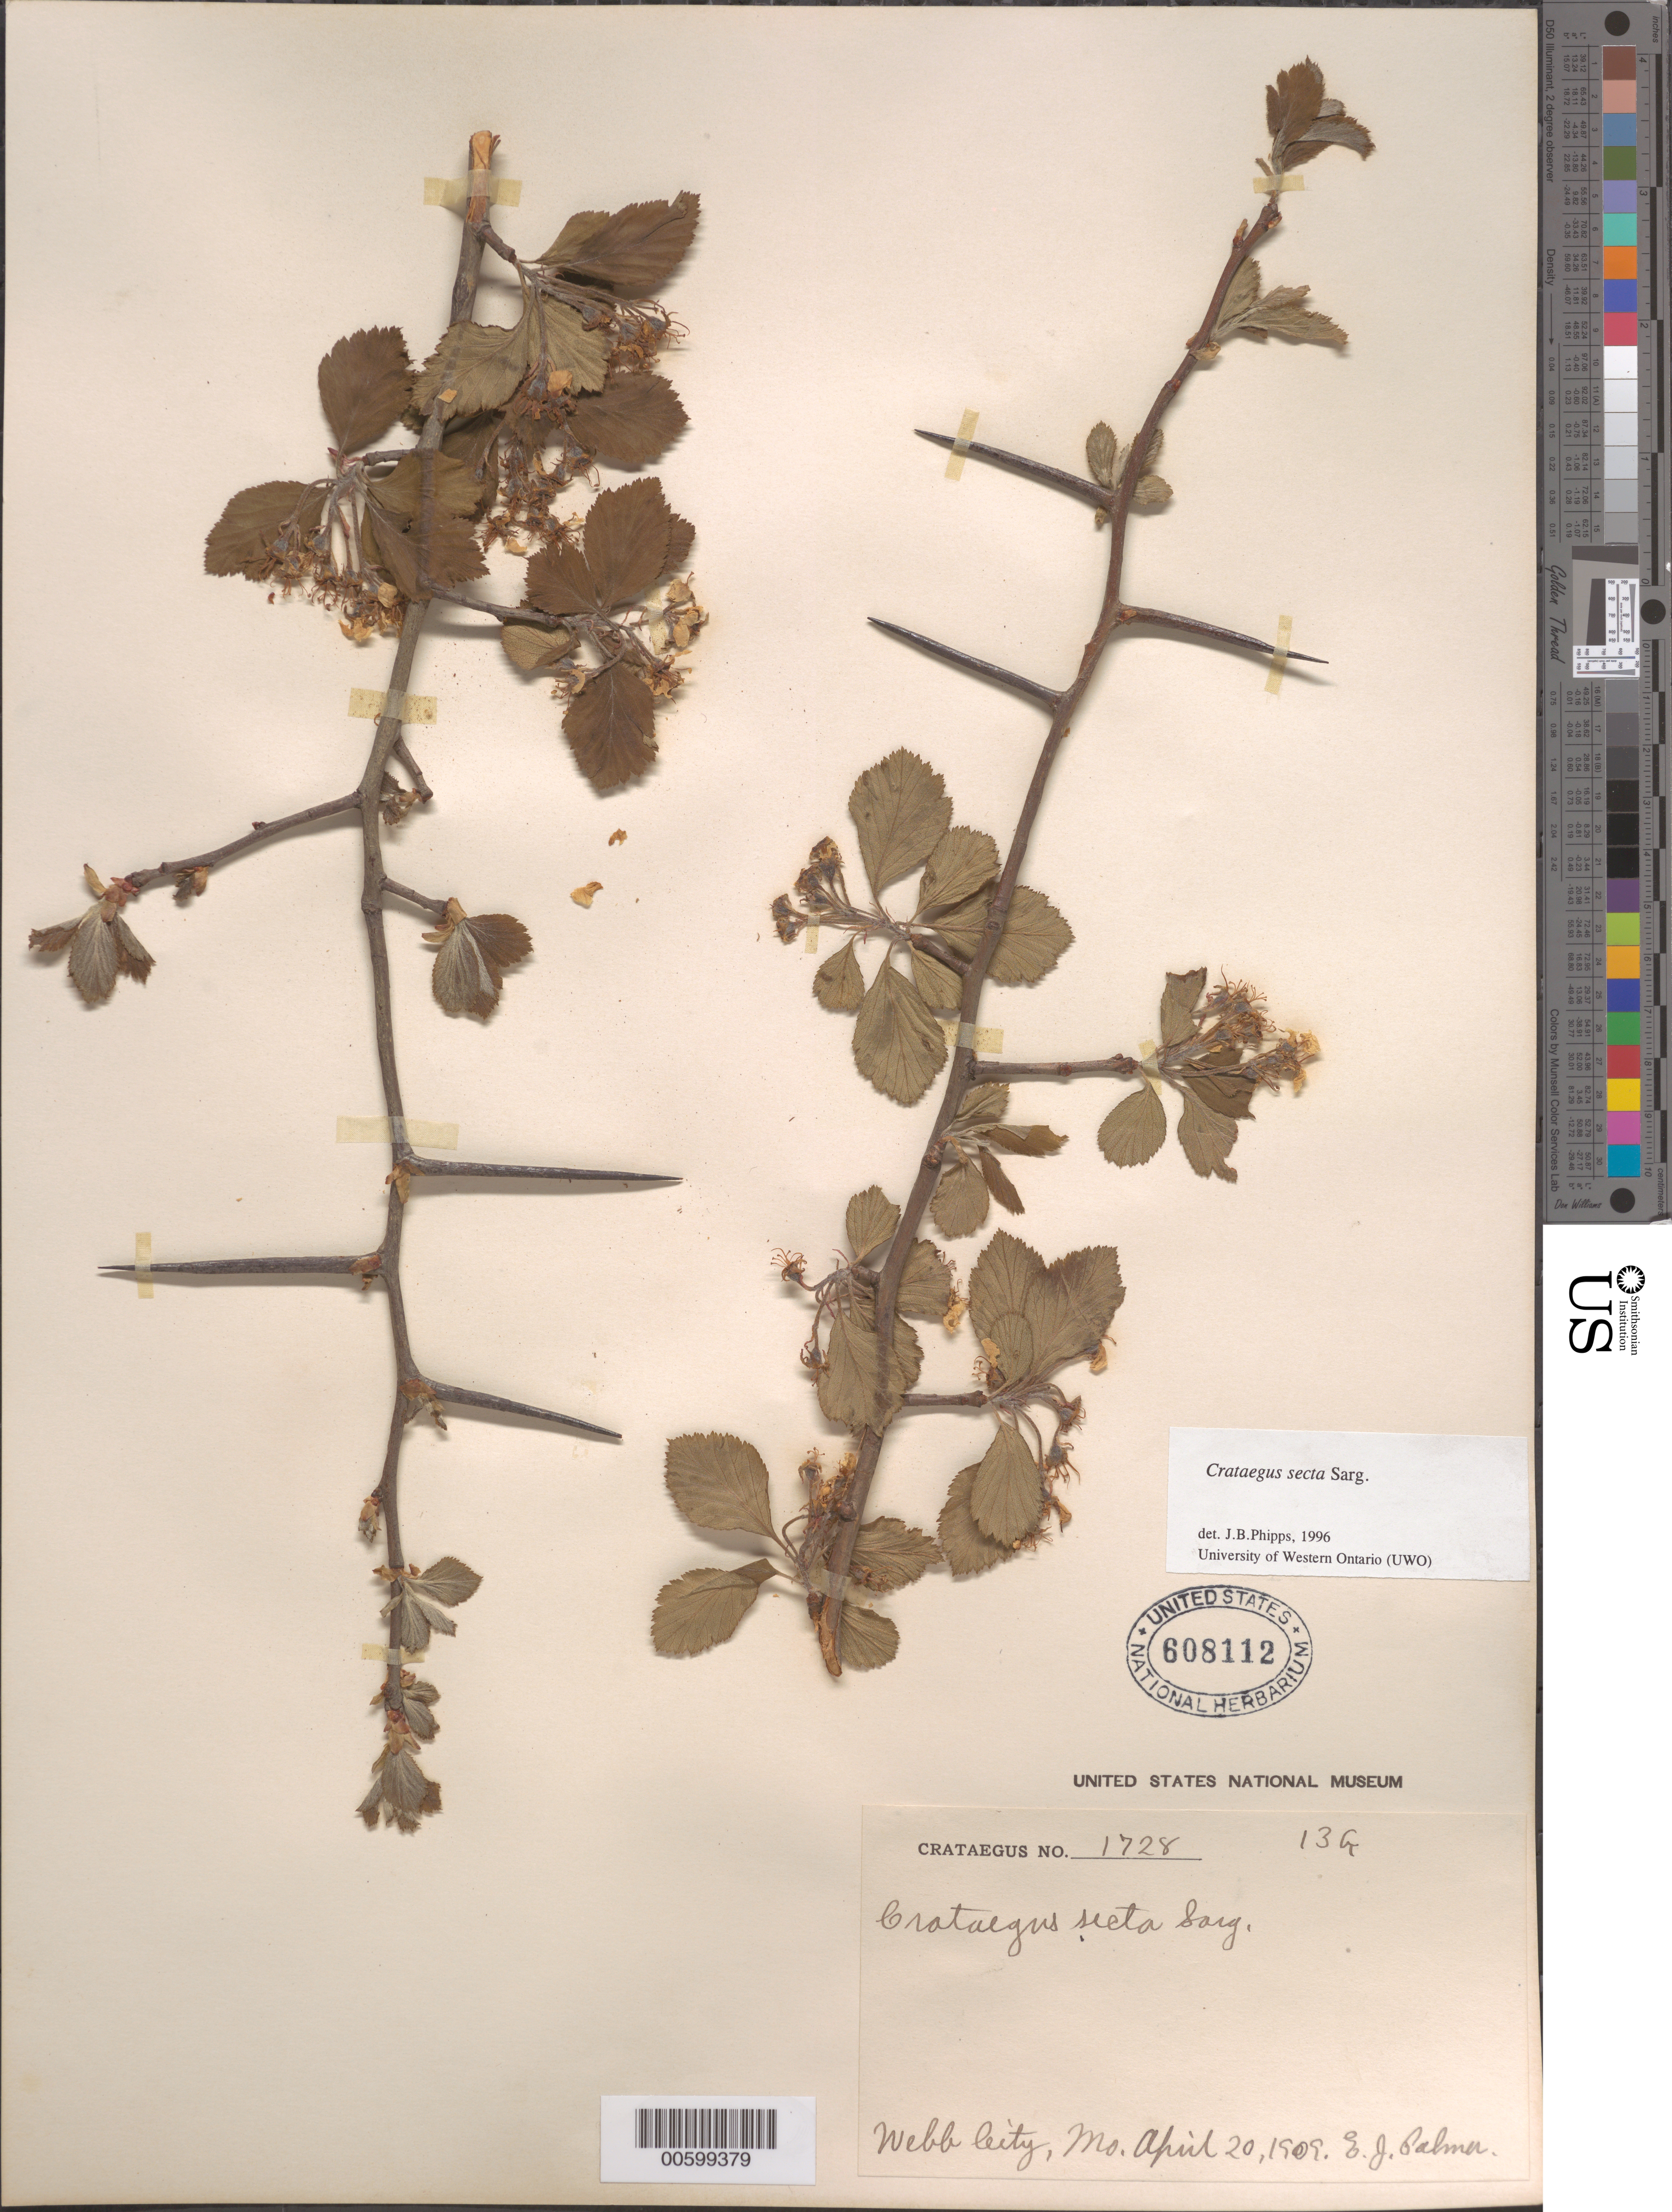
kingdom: Plantae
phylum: Tracheophyta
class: Magnoliopsida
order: Rosales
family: Rosaceae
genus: Crataegus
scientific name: Crataegus collina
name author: Chapm.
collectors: E. J. Palmer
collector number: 1728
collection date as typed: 20 Apr 1909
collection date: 1909-04-20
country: United States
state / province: Missouri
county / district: Jasper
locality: Webb City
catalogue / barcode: US 608112